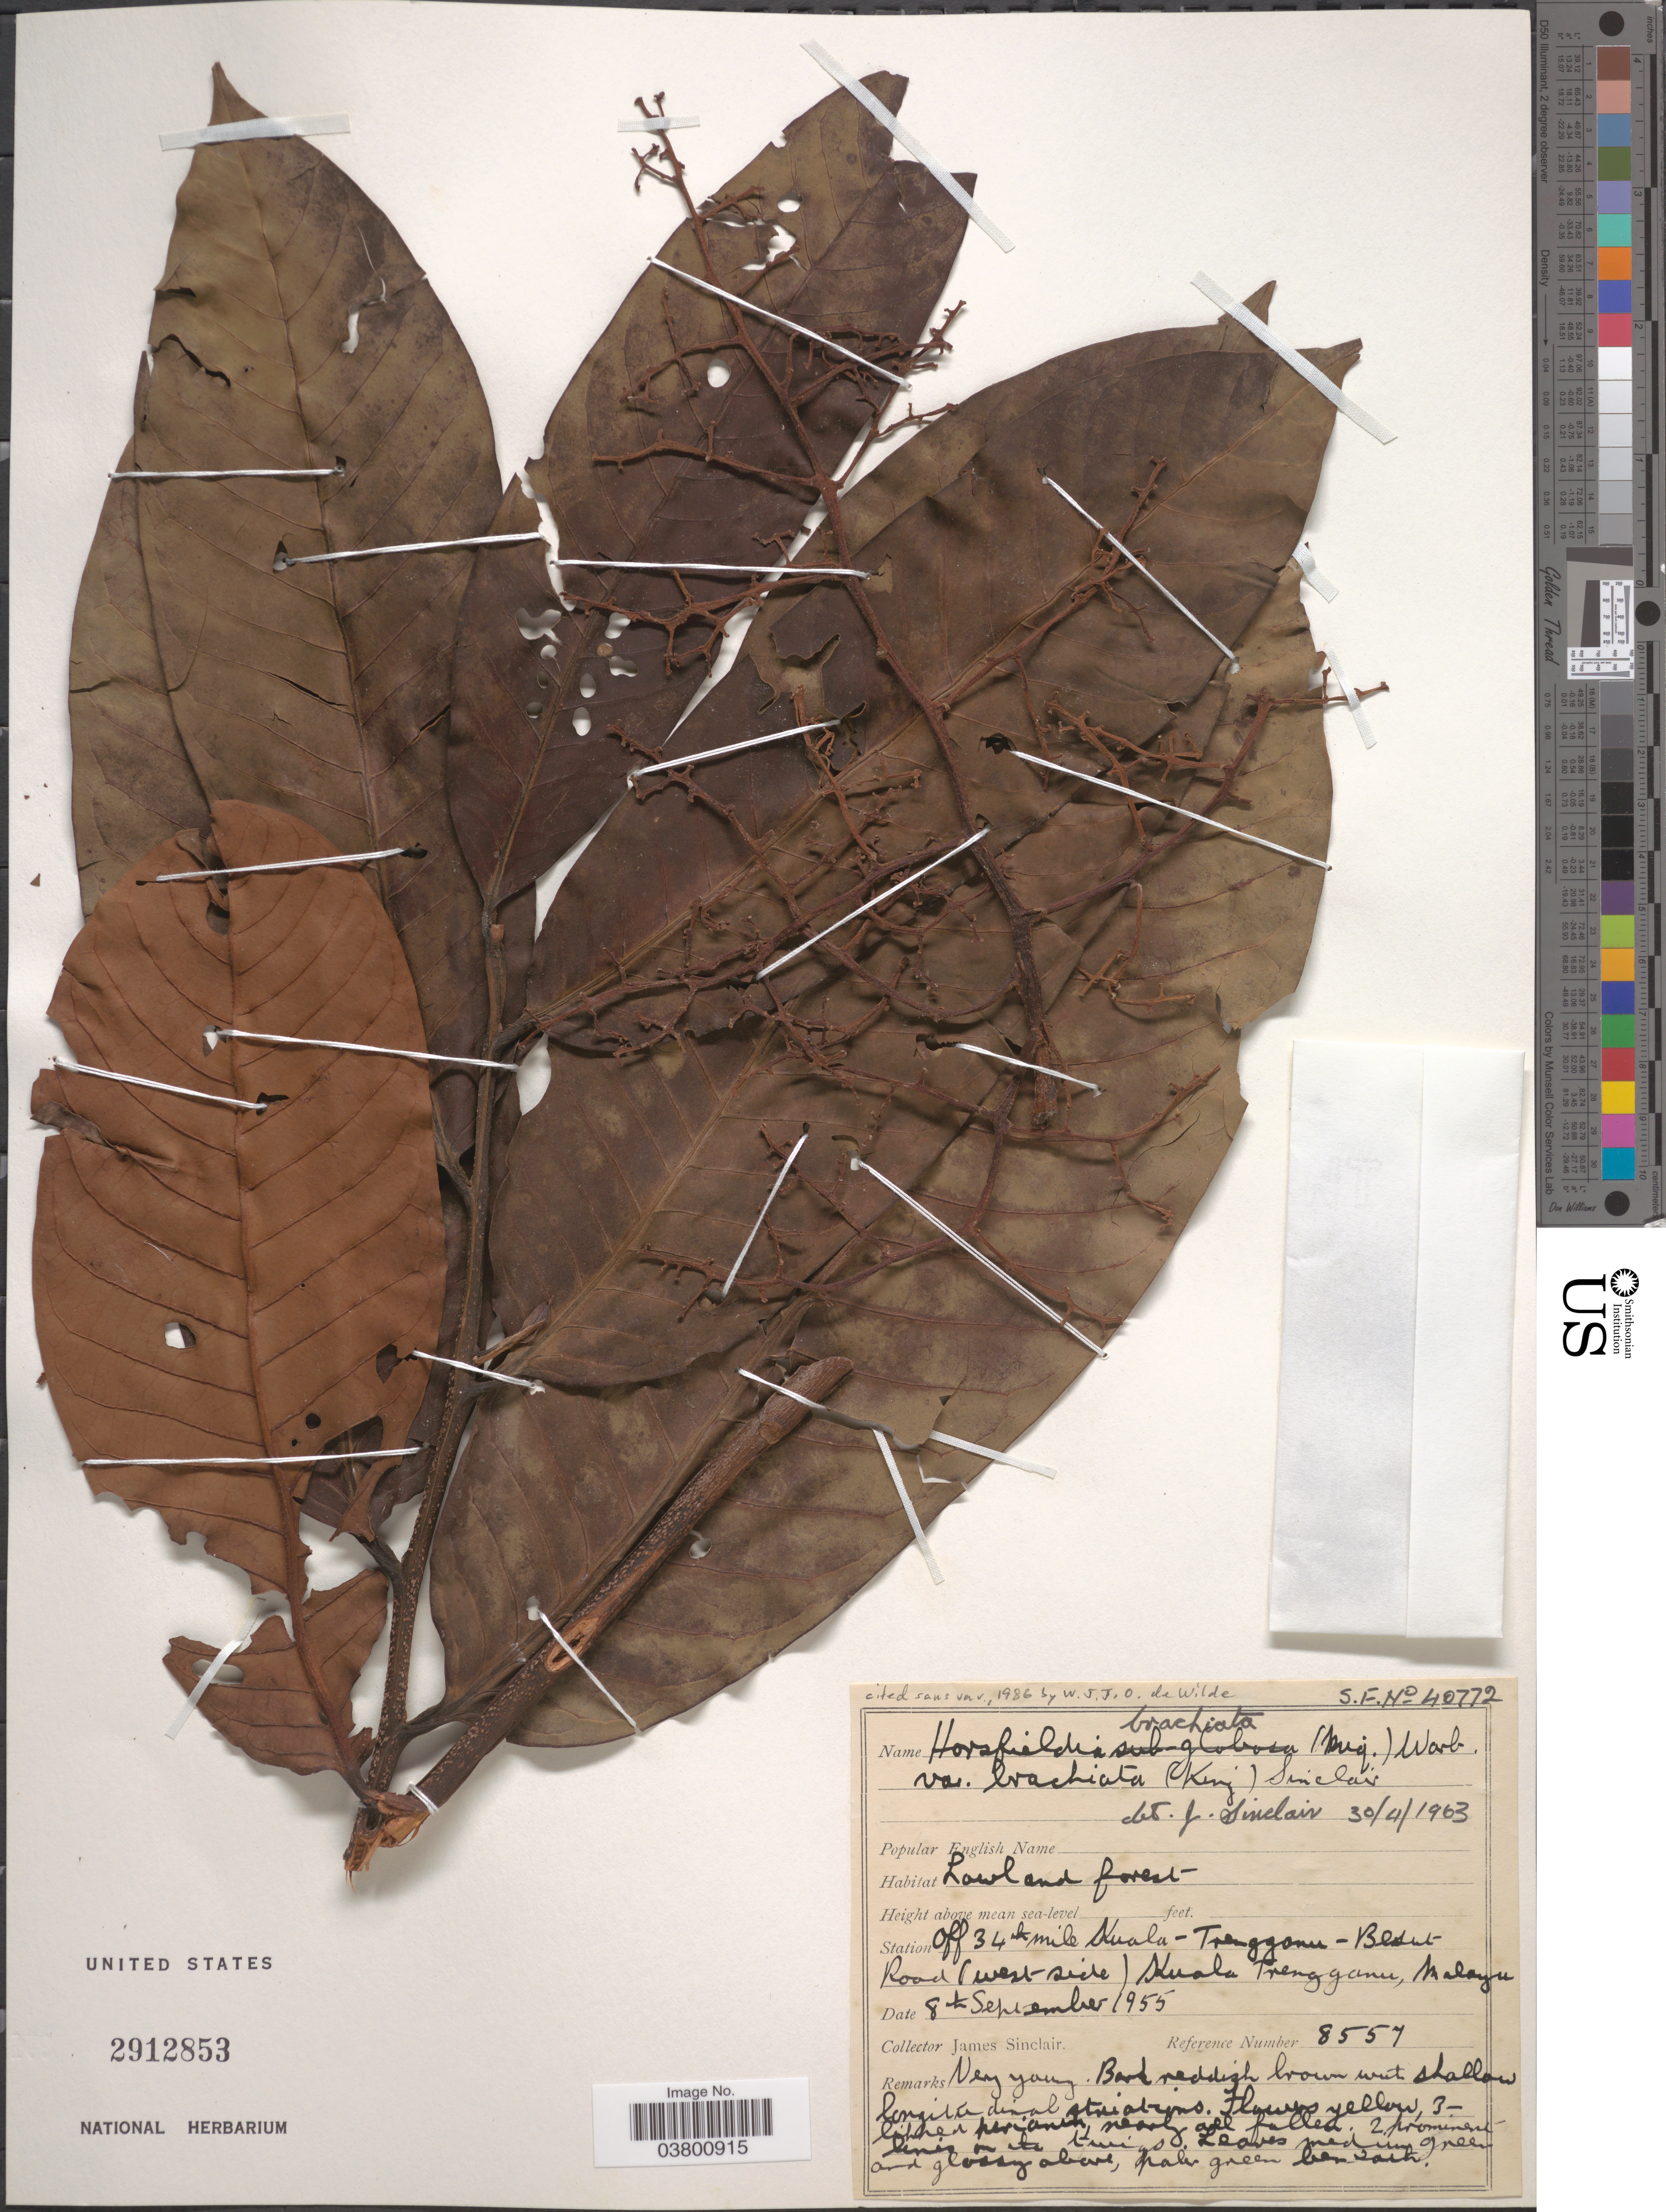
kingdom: Plantae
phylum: Tracheophyta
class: Magnoliopsida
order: Magnoliales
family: Myristicaceae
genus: Horsfieldia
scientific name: Horsfieldia brachiata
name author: Warb.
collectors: J. Sinclair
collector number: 8557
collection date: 1955-09-08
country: Malaysia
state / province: Terengganu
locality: Station off 34th mile Kuala-Trengganu-Besut Road (west-side) Kuala Trengganu, Malaya.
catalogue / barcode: US 2912853